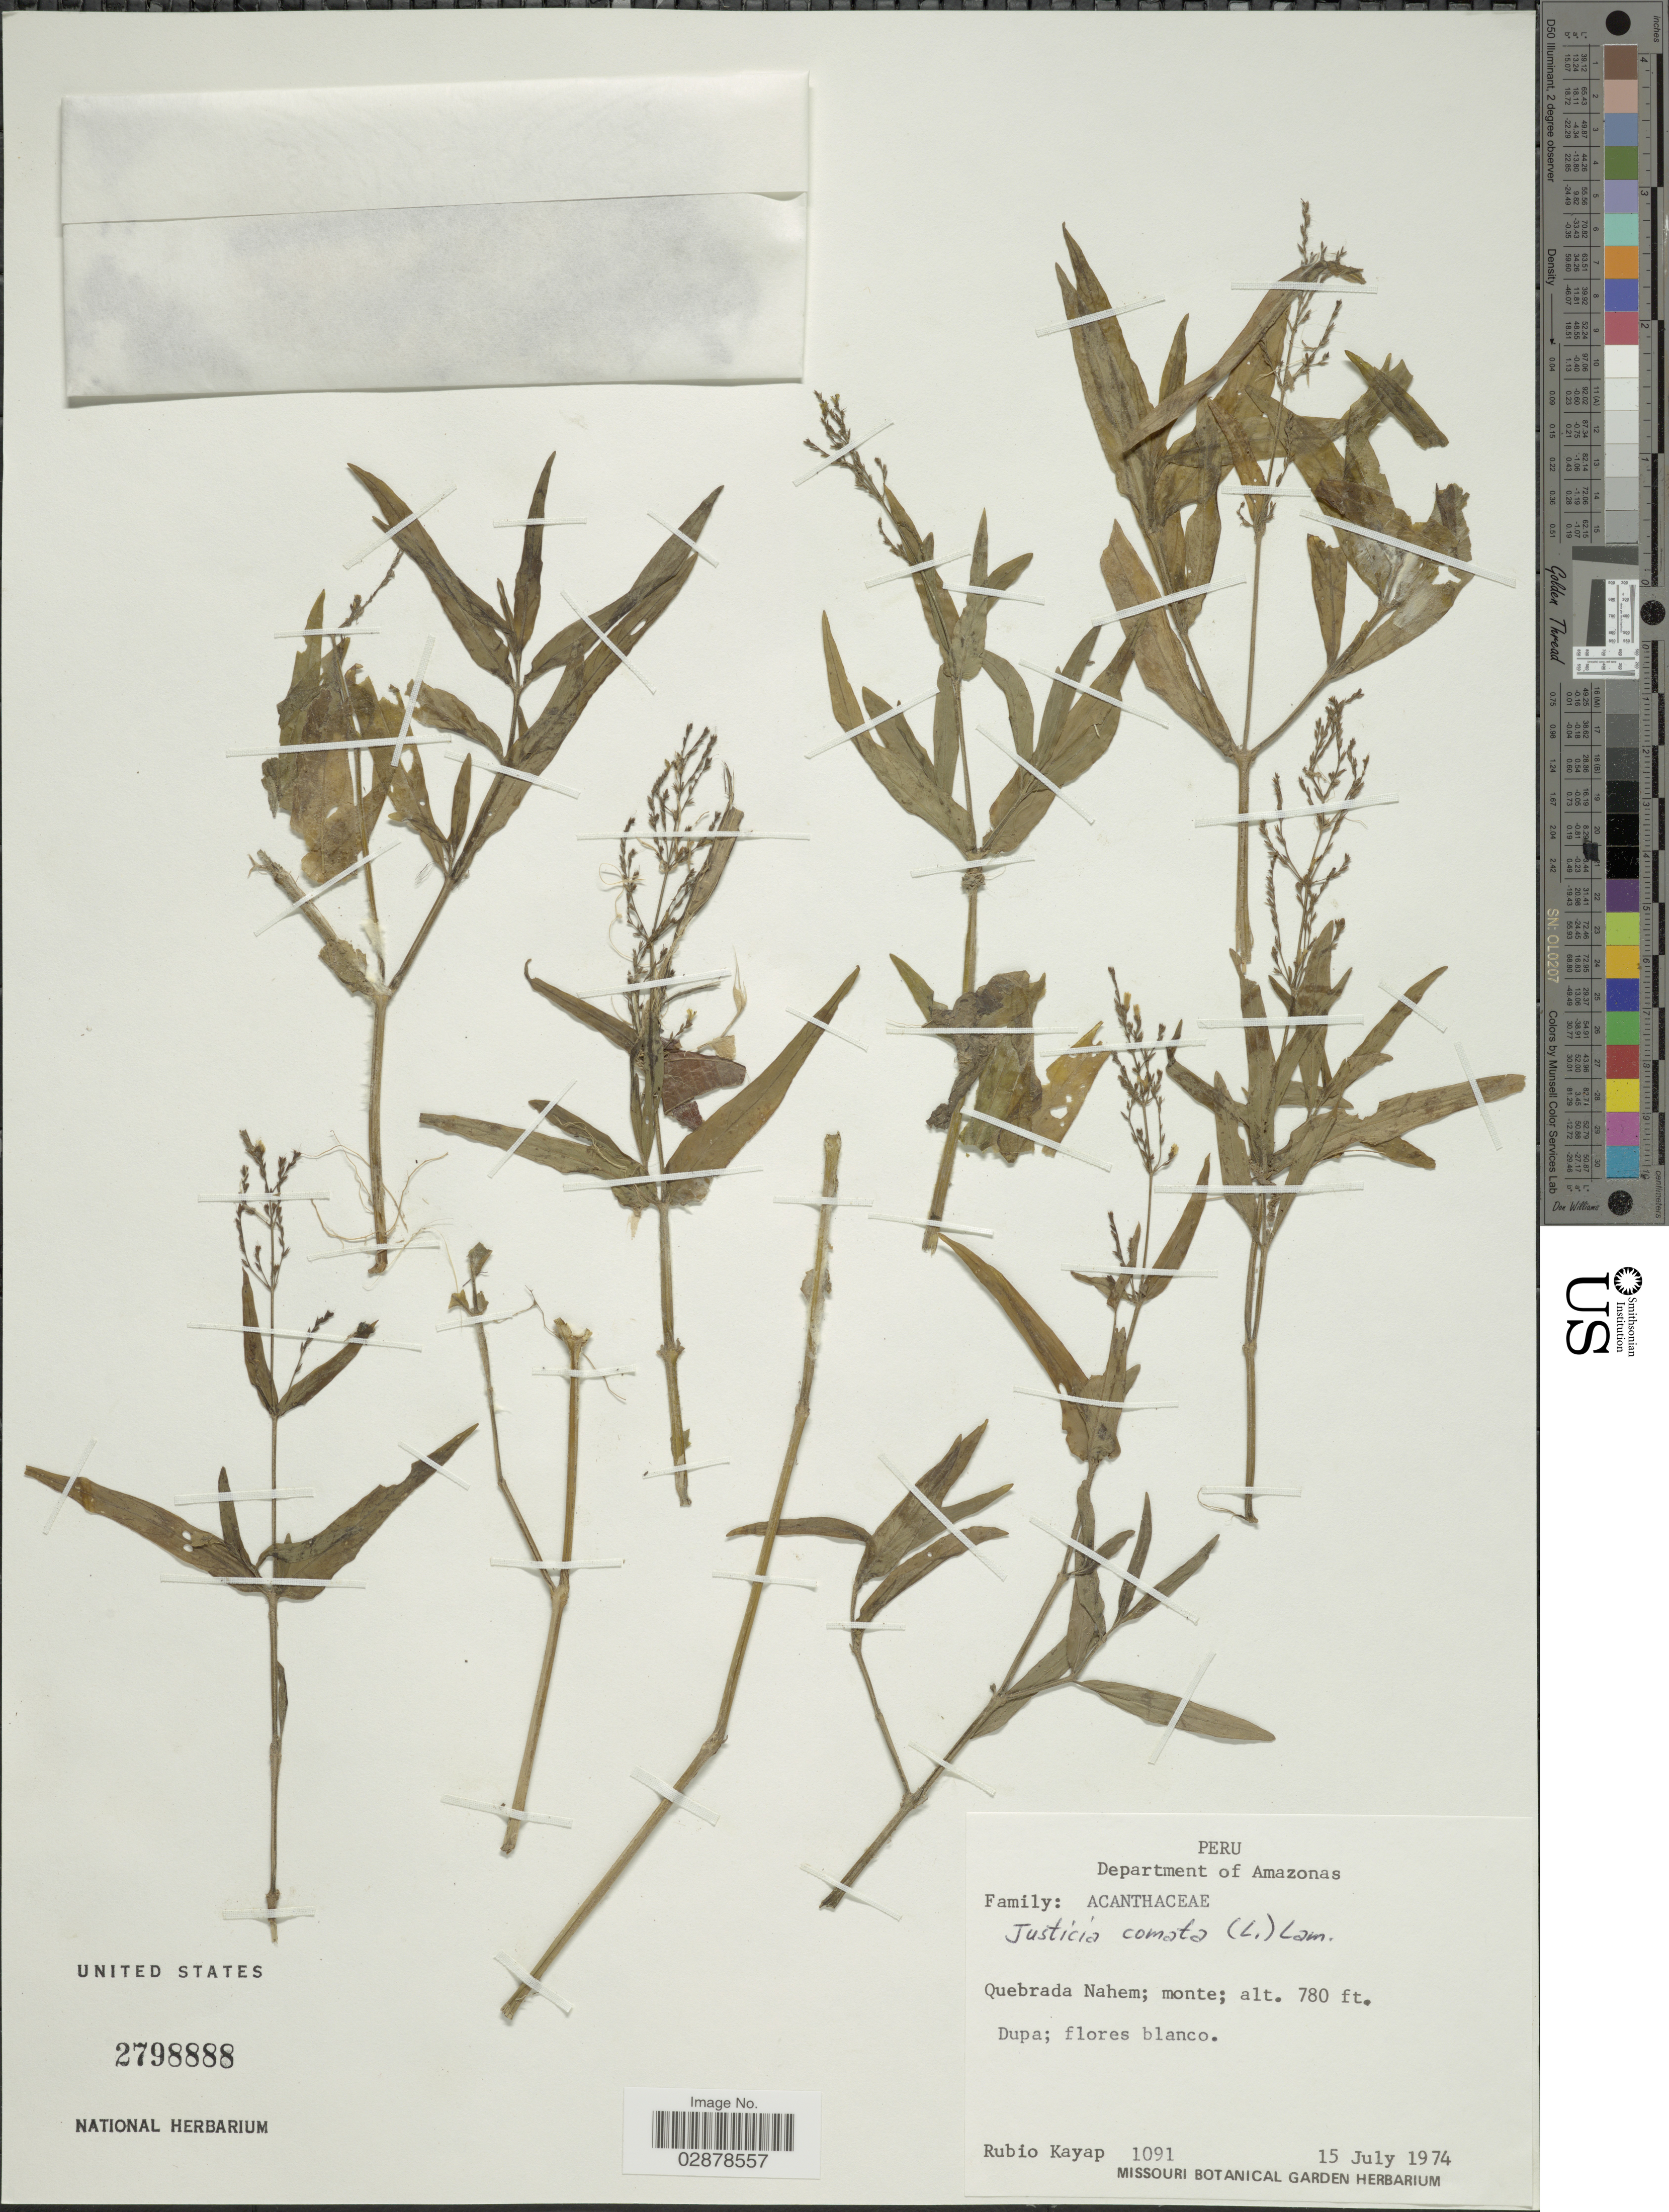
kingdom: Plantae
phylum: Tracheophyta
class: Magnoliopsida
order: Lamiales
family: Acanthaceae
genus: Justicia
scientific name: Justicia comata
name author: (L.) Lam.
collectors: R. Kayap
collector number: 1091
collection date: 1974-07-15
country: Peru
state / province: Amazonas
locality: Departmento of Amazonas, Quebrada Nahem; monte.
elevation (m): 238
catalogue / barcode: US 2798888